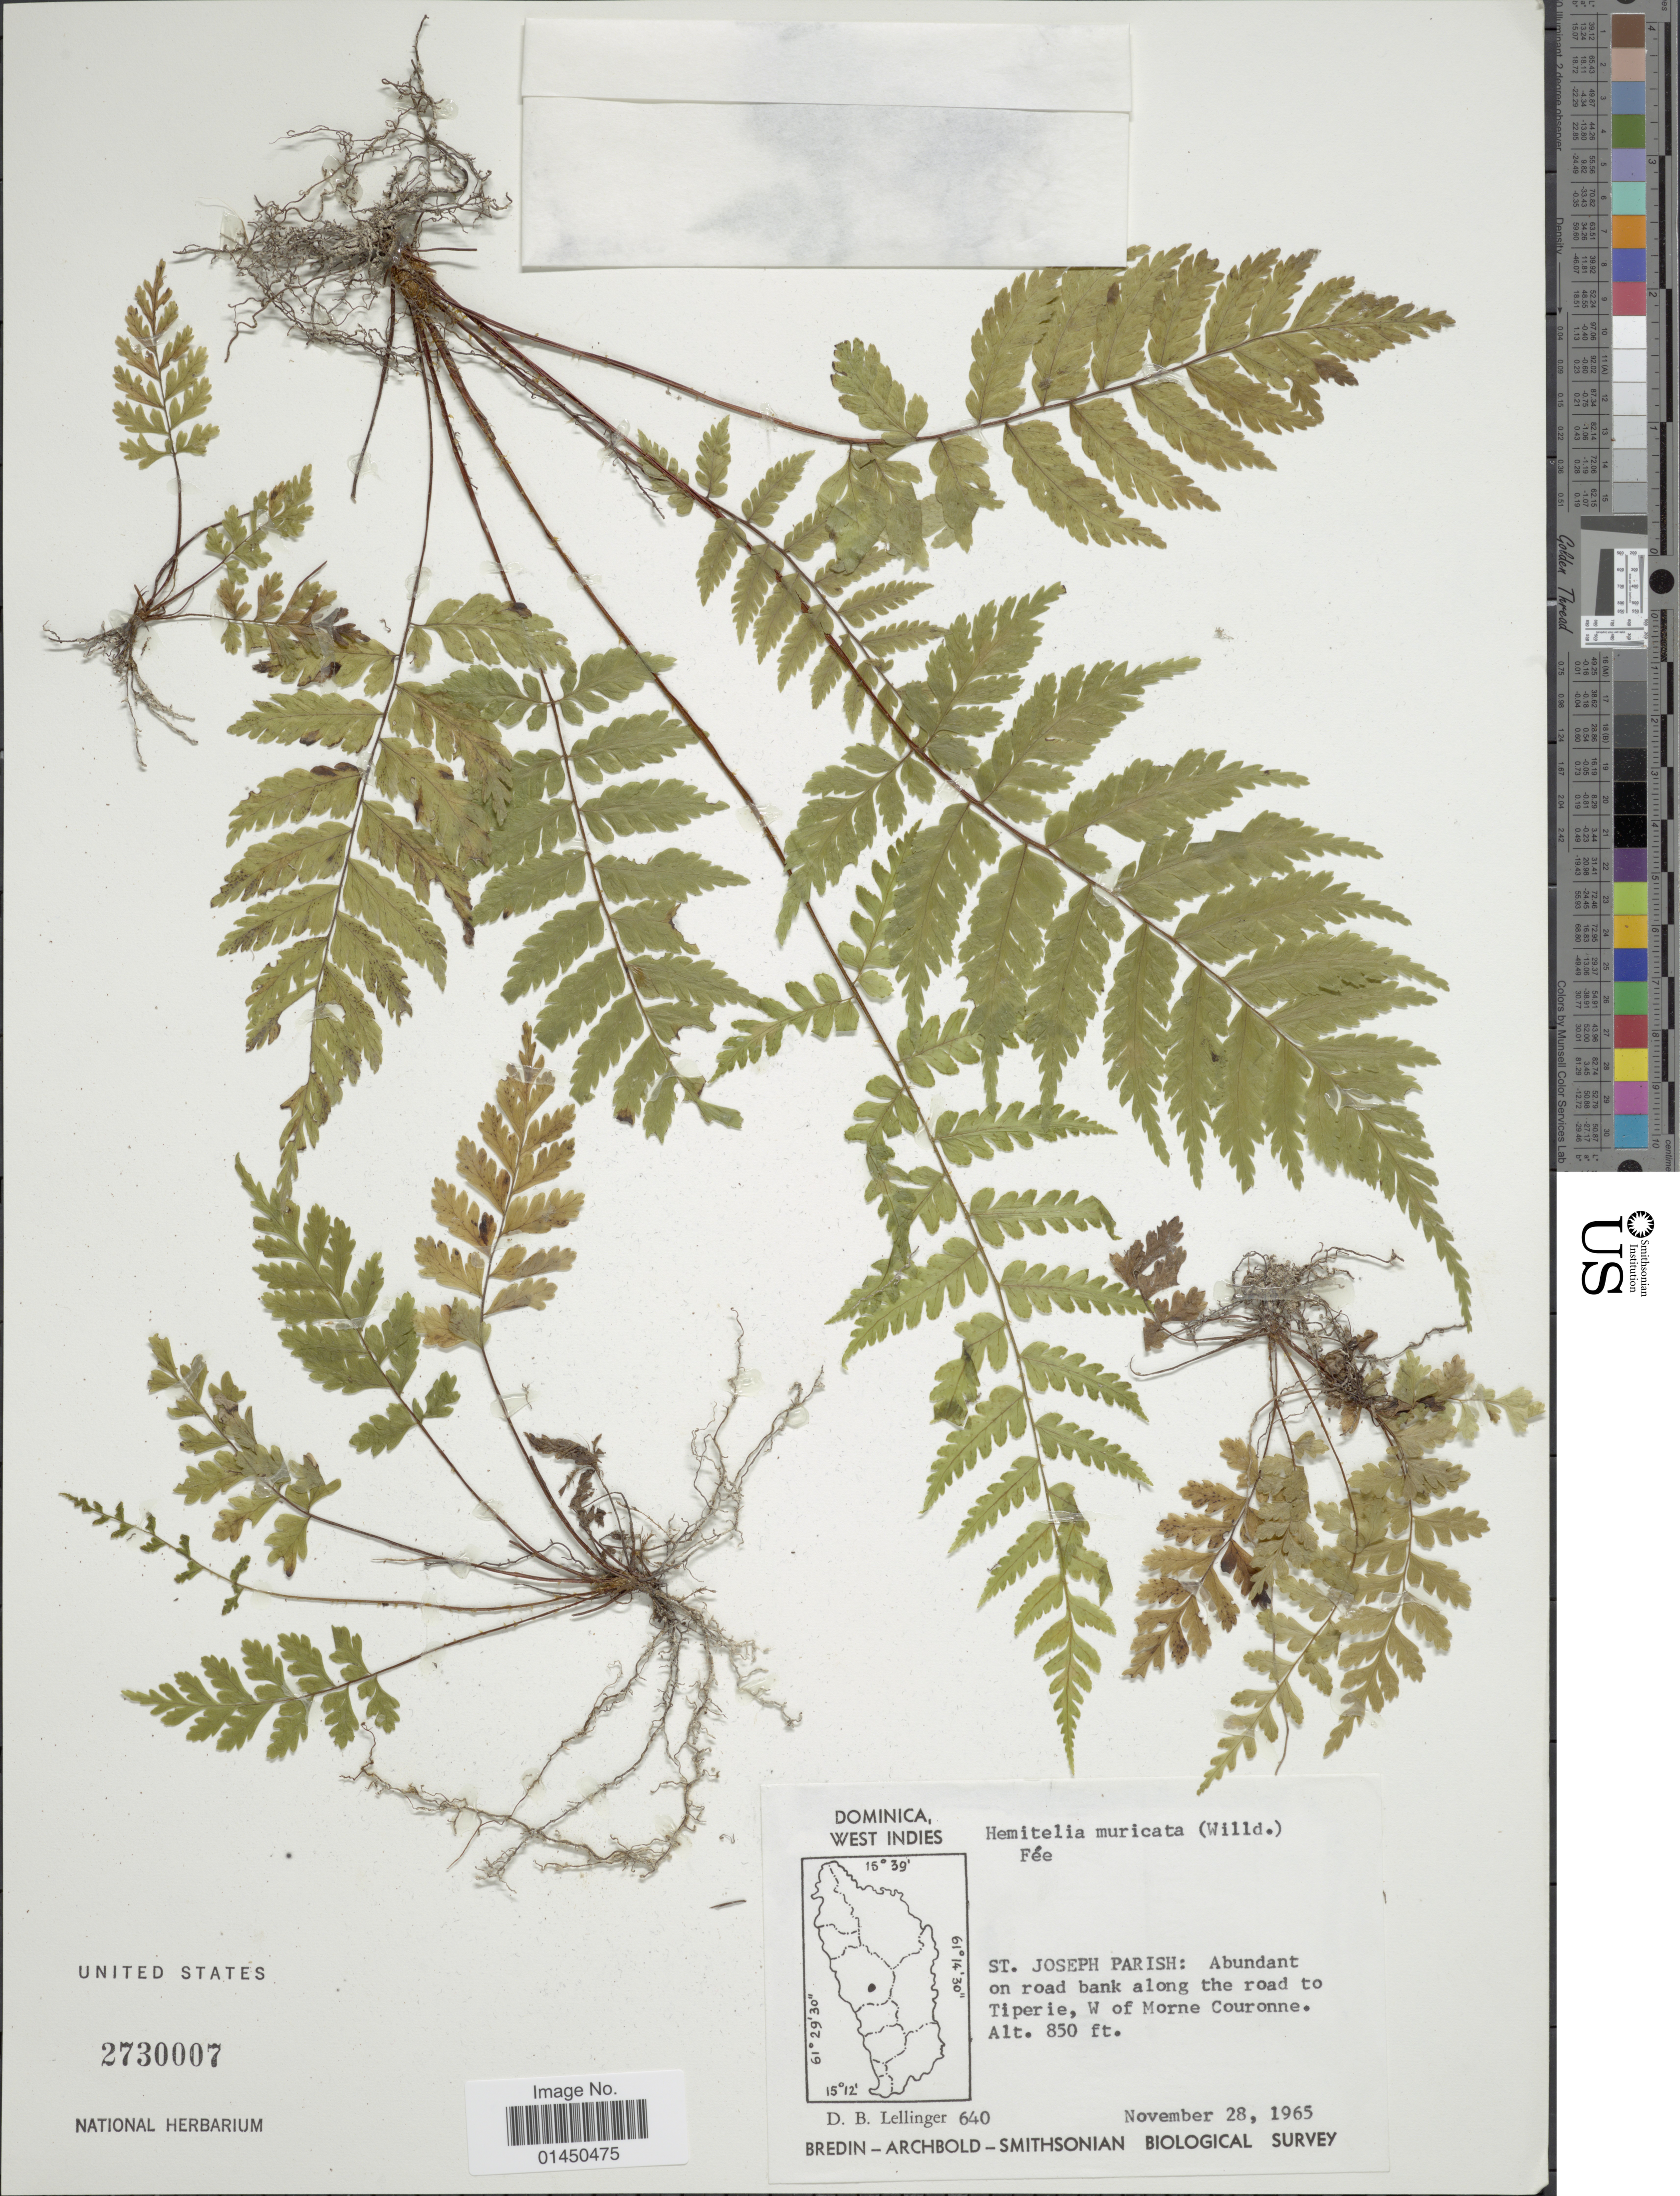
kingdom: Plantae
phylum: Tracheophyta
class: Polypodiopsida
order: Cyatheales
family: Cyatheaceae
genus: Cyathea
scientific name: Cyathea muricata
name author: (Willd.) Fée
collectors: D. B. Lellinger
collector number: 640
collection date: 1965-11-28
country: Dominica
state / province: St. Joseph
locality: Abundant on road bank along the road to Tiperie, W of Morne Couronne.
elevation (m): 259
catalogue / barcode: US 2730007